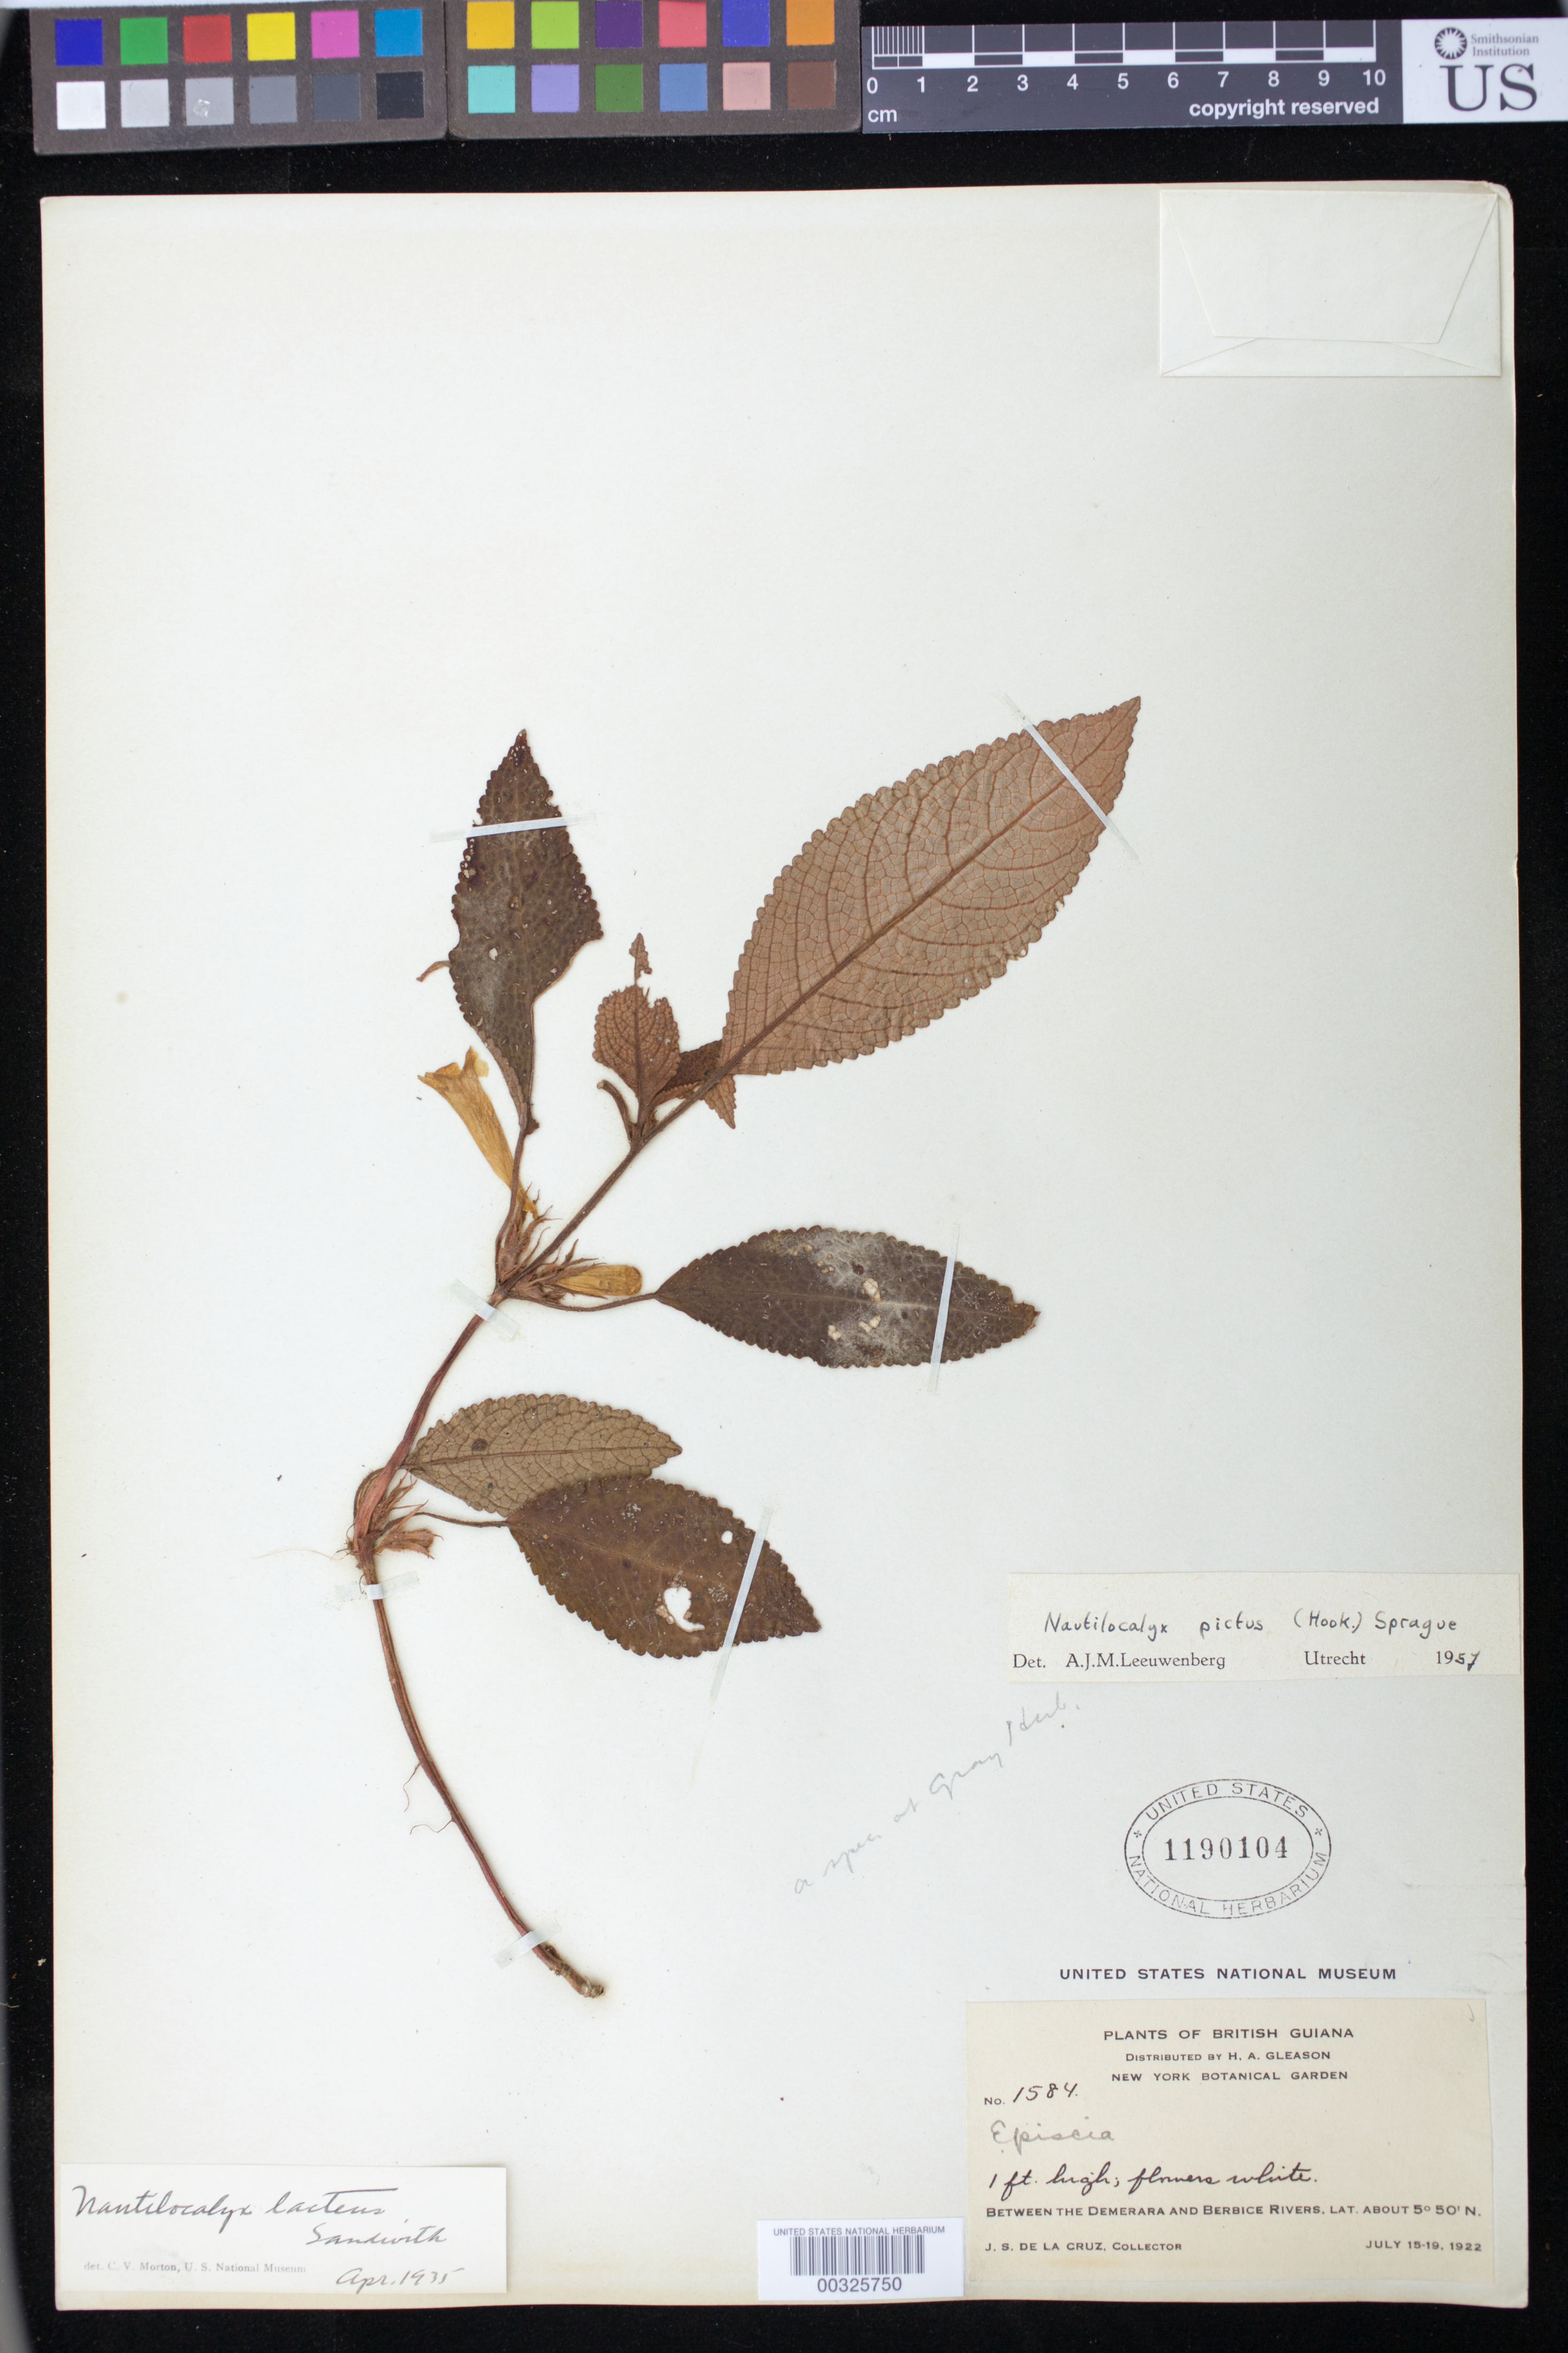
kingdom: Plantae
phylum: Tracheophyta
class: Magnoliopsida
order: Lamiales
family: Gesneriaceae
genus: Nautilocalyx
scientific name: Nautilocalyx pictus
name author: (Hook.) Sprague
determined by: Skog, Laurence E.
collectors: J. S. de la Cruz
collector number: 1584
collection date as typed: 15-19 Jul 1922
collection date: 1922-07-15/1922-07-19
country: Guyana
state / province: U. Demerara-Berbice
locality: Between the Demerara and Berbice Rivers, lat. about 5° 50' N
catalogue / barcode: US 1190104